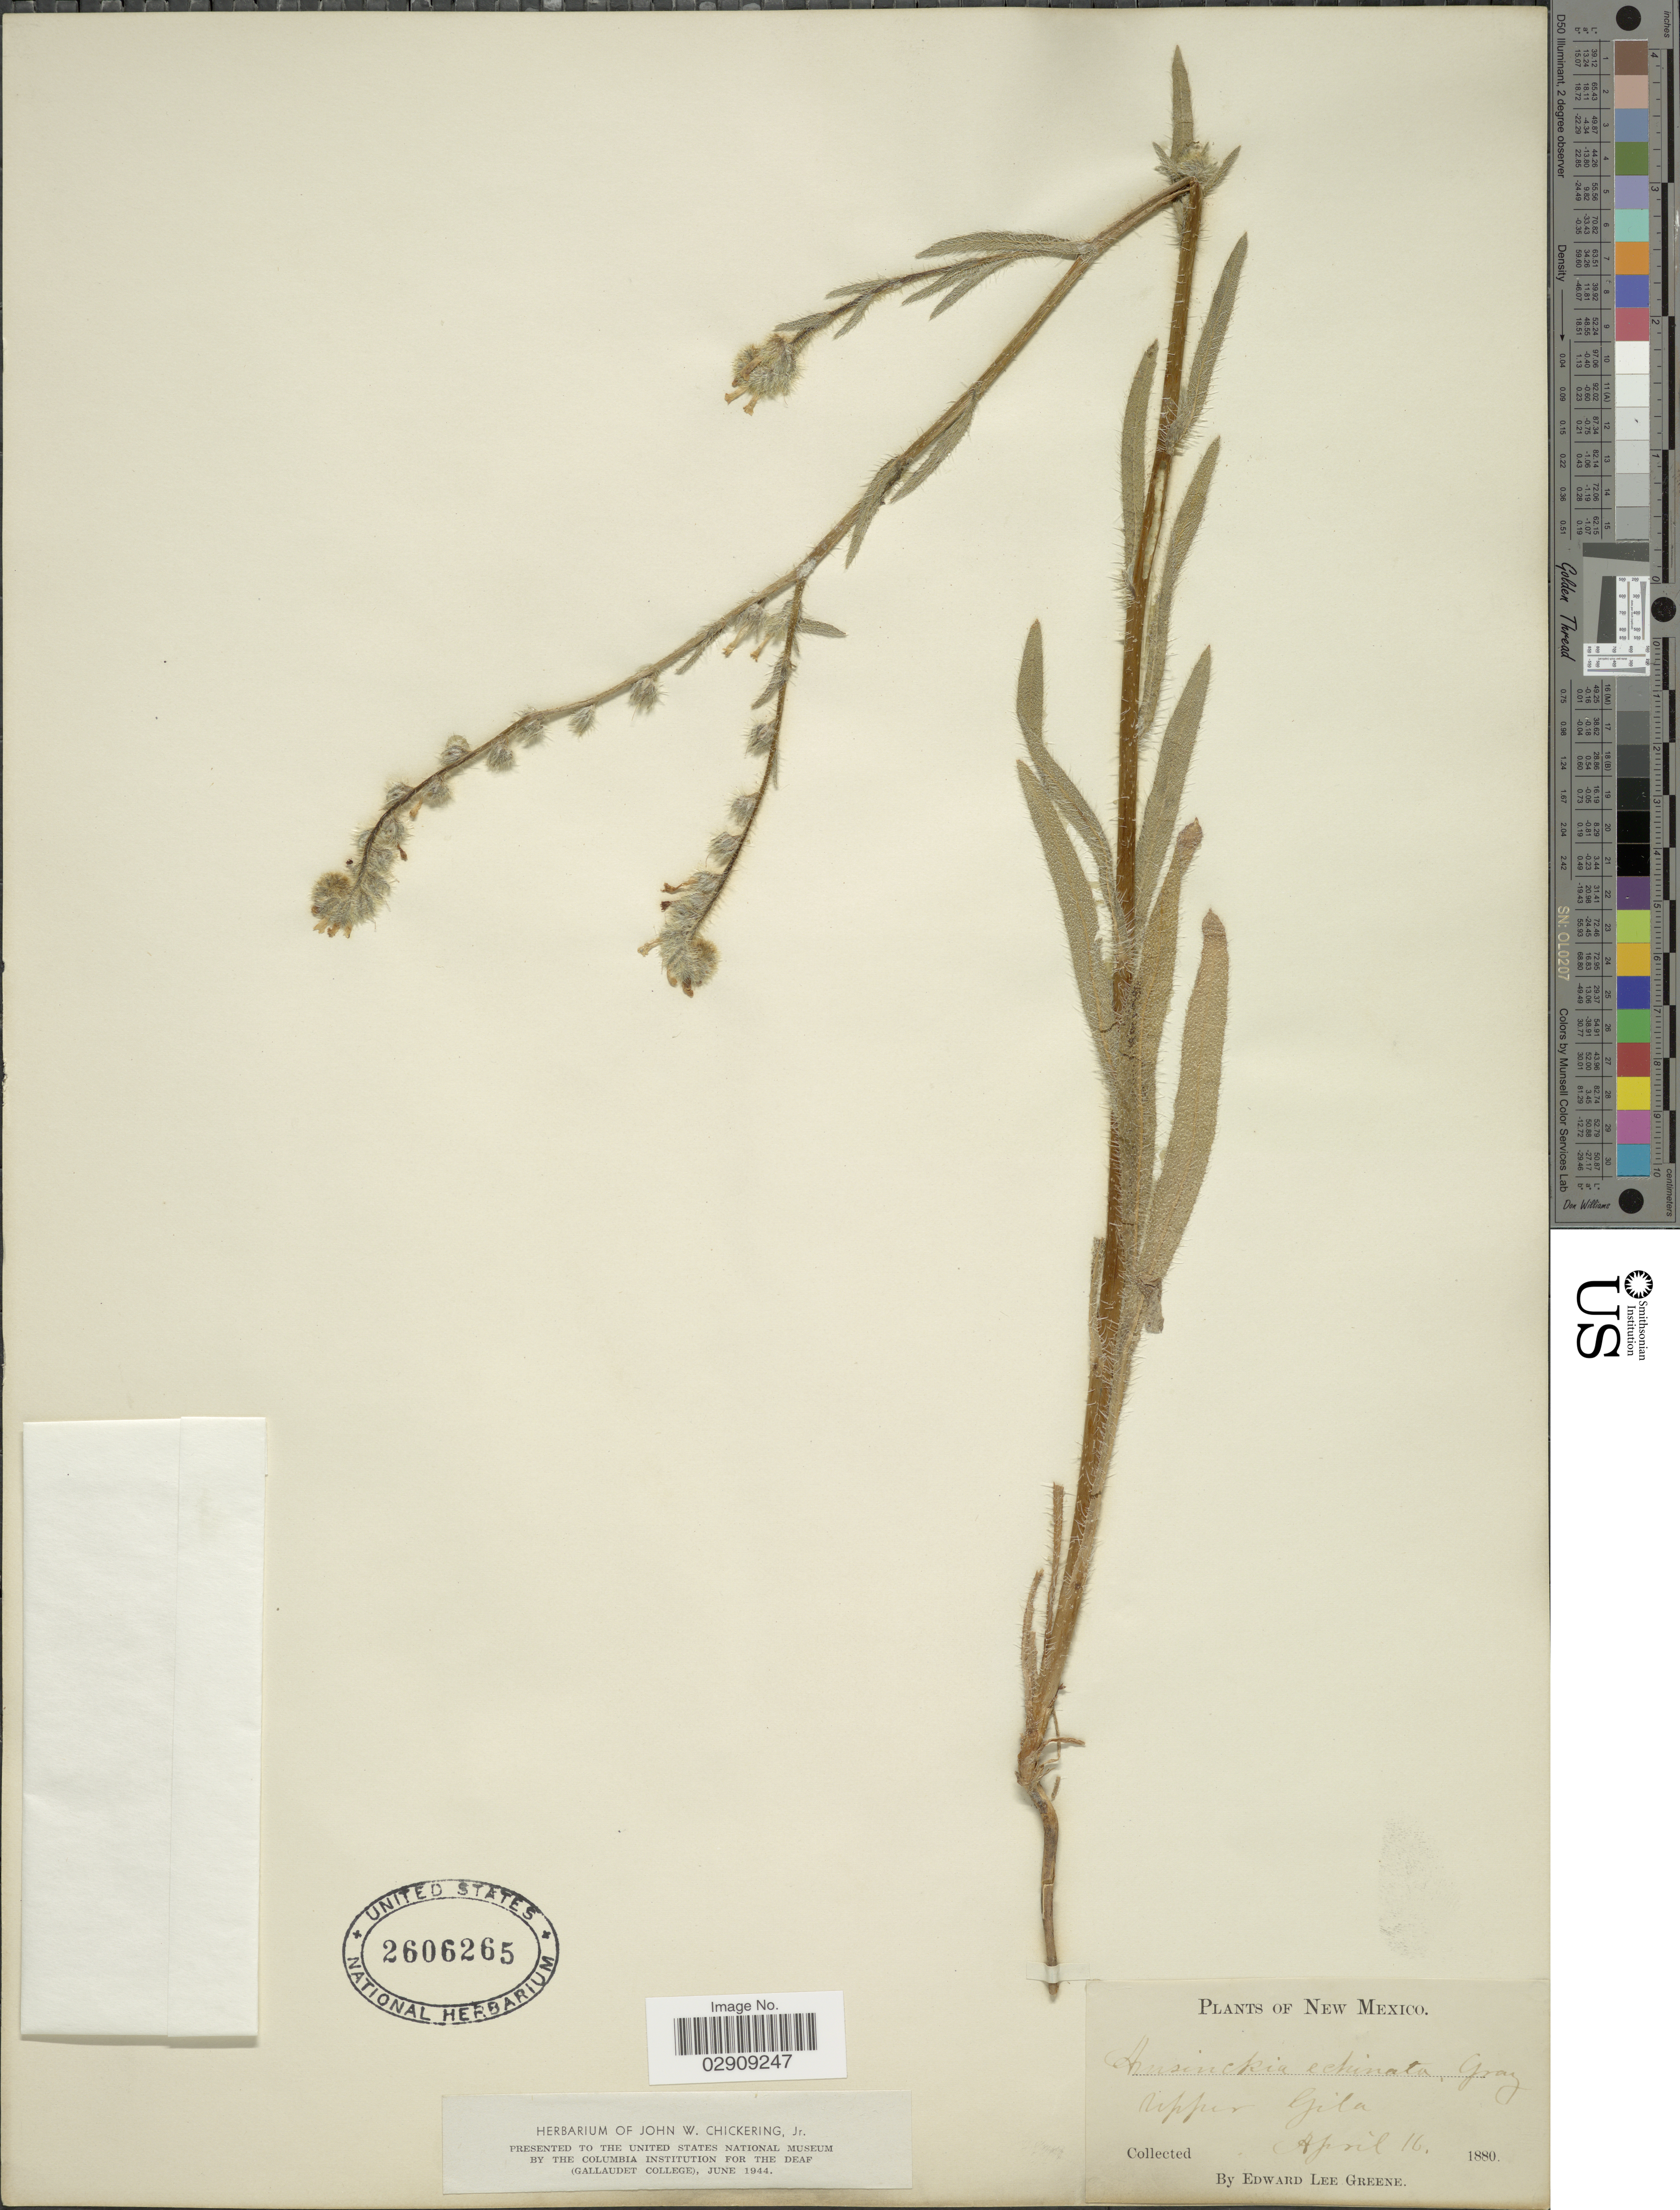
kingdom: Plantae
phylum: Tracheophyta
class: Magnoliopsida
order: Boraginales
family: Boraginaceae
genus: Amsinckia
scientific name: Amsinckia menziesii var. intermedia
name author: (Fisch. & C.A. Mey.) Ganders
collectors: E. L. Greene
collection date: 1880-04-16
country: United States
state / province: New Mexico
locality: Upper Gila.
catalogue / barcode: US 2606265